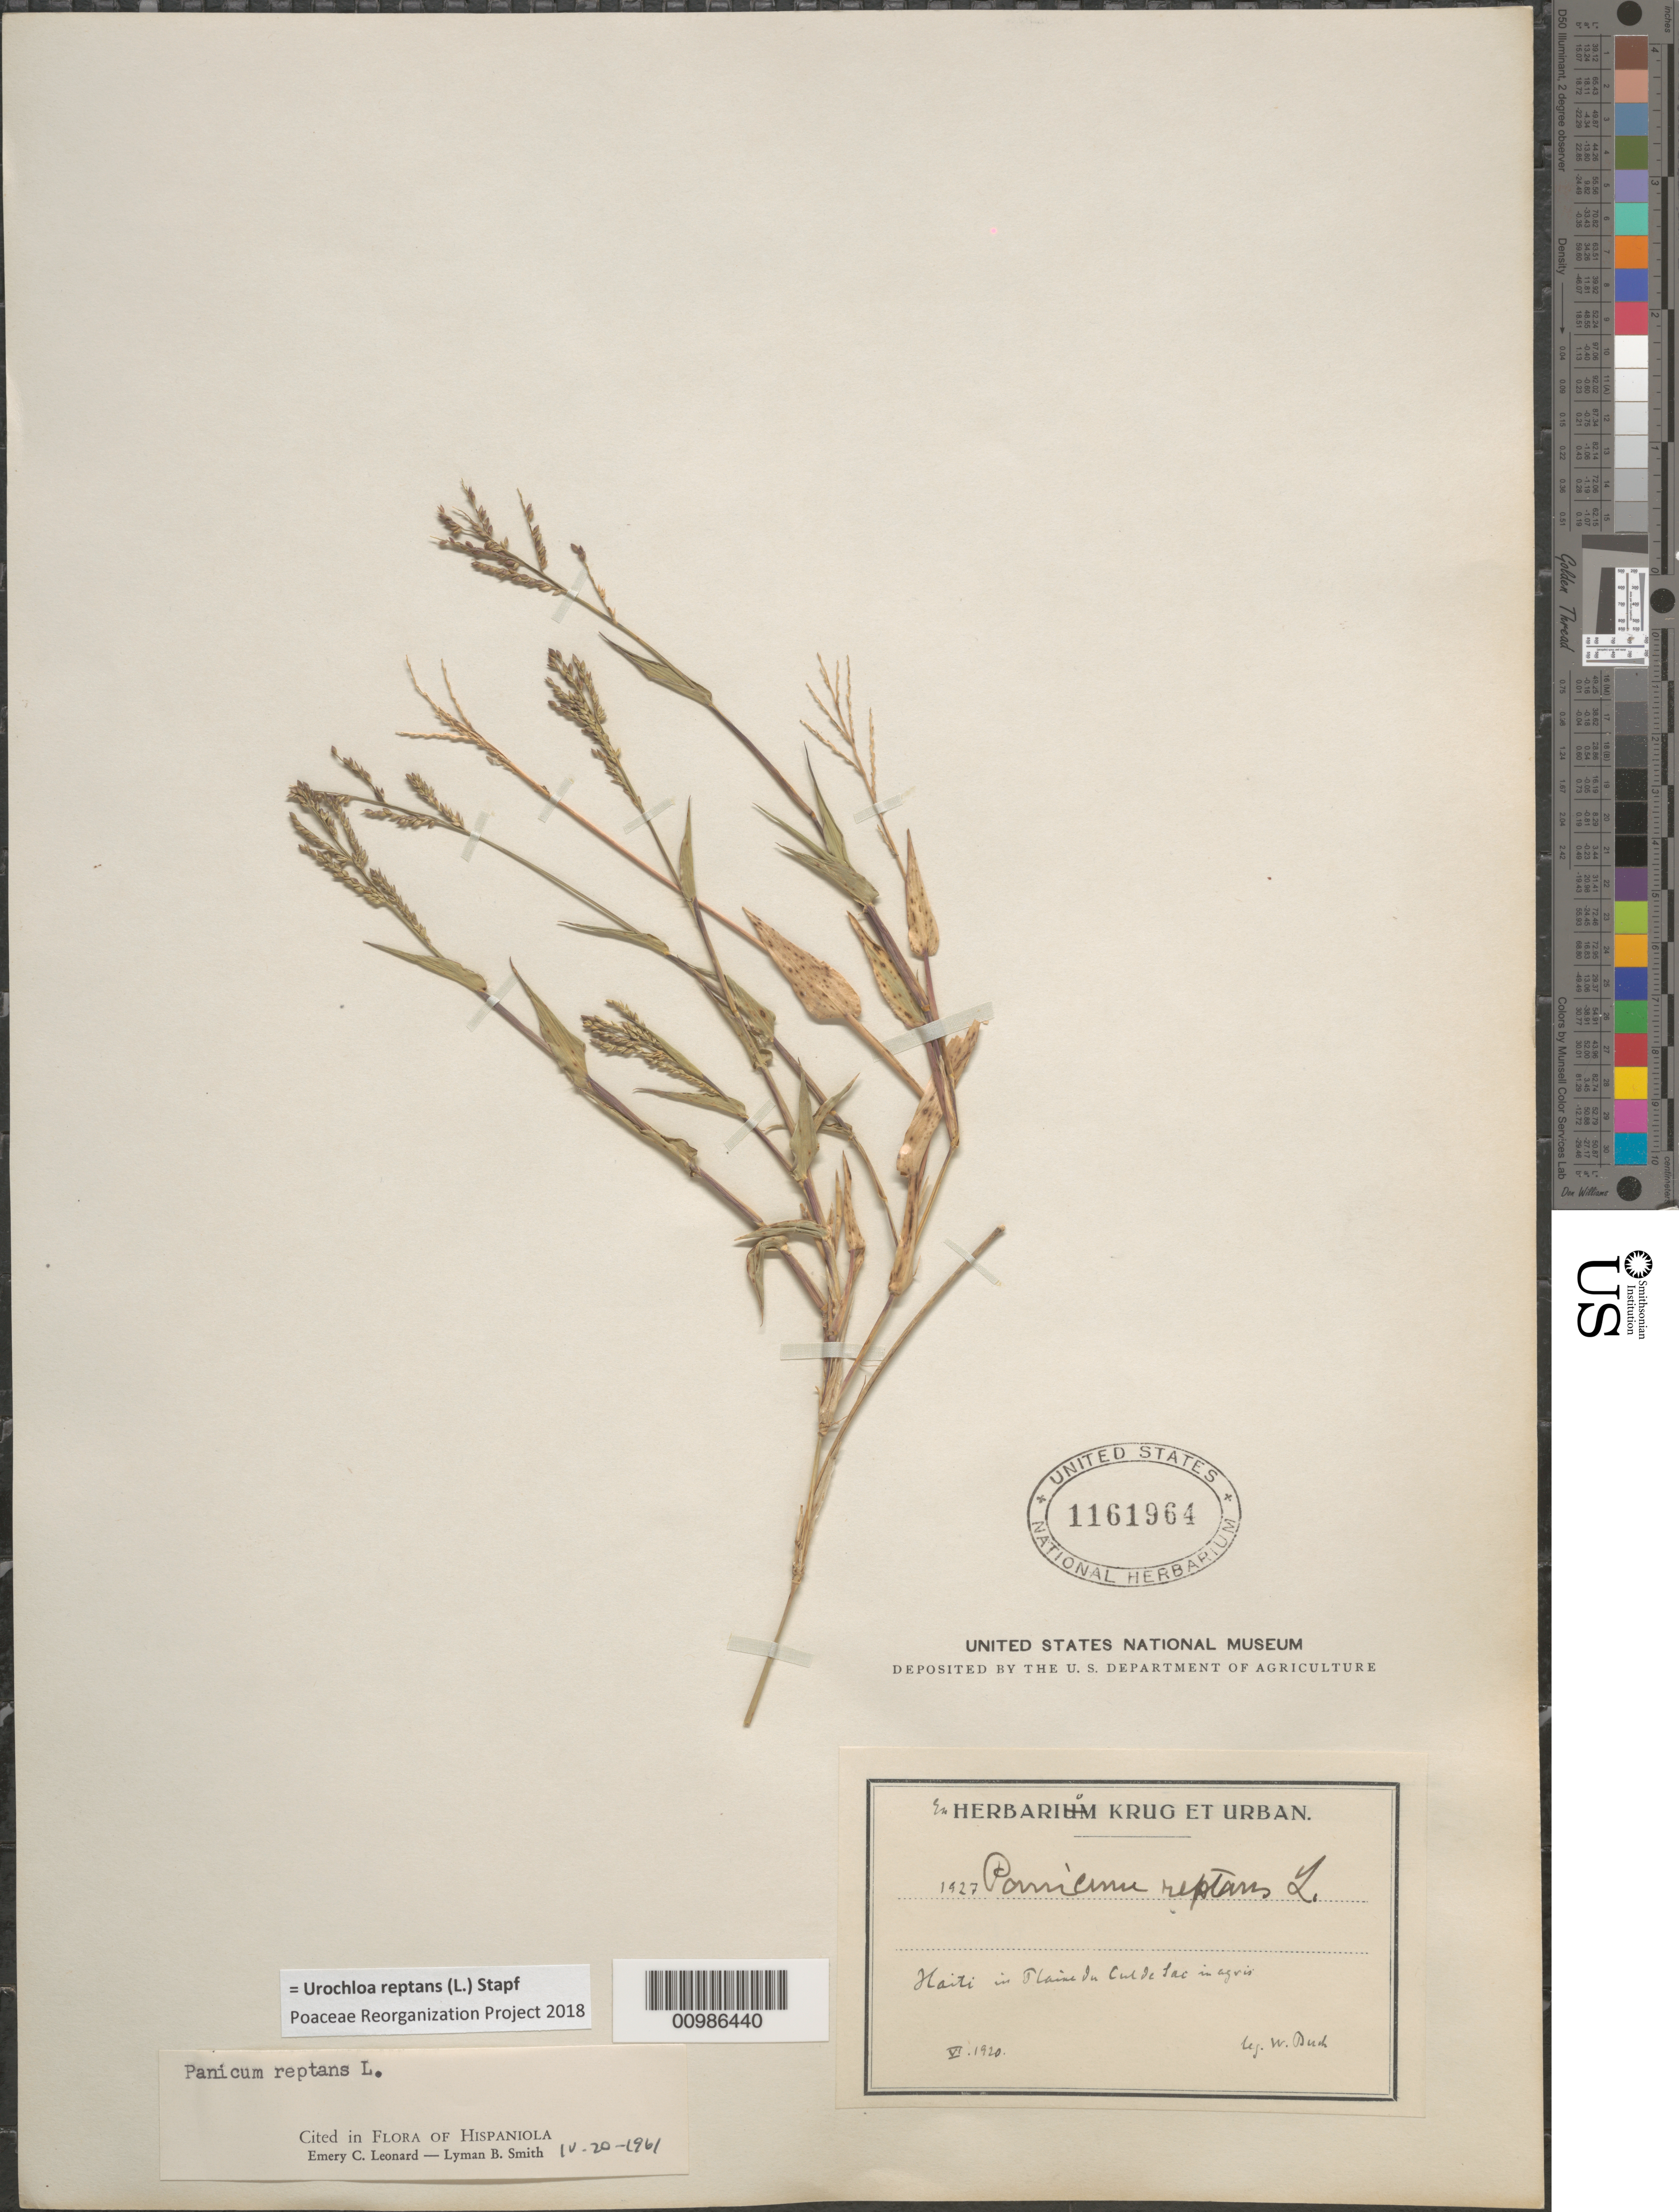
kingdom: Plantae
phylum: Tracheophyta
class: Liliopsida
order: Poales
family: Poaceae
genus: Brachiaria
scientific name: Brachiaria reptans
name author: (L.) C.E. Hubb. & C.A. Gardner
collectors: W. Bush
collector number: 1427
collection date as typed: Jun 1920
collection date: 1920-06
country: Haiti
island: Hispaniola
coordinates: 0 N, 0 E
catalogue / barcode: US 1161964